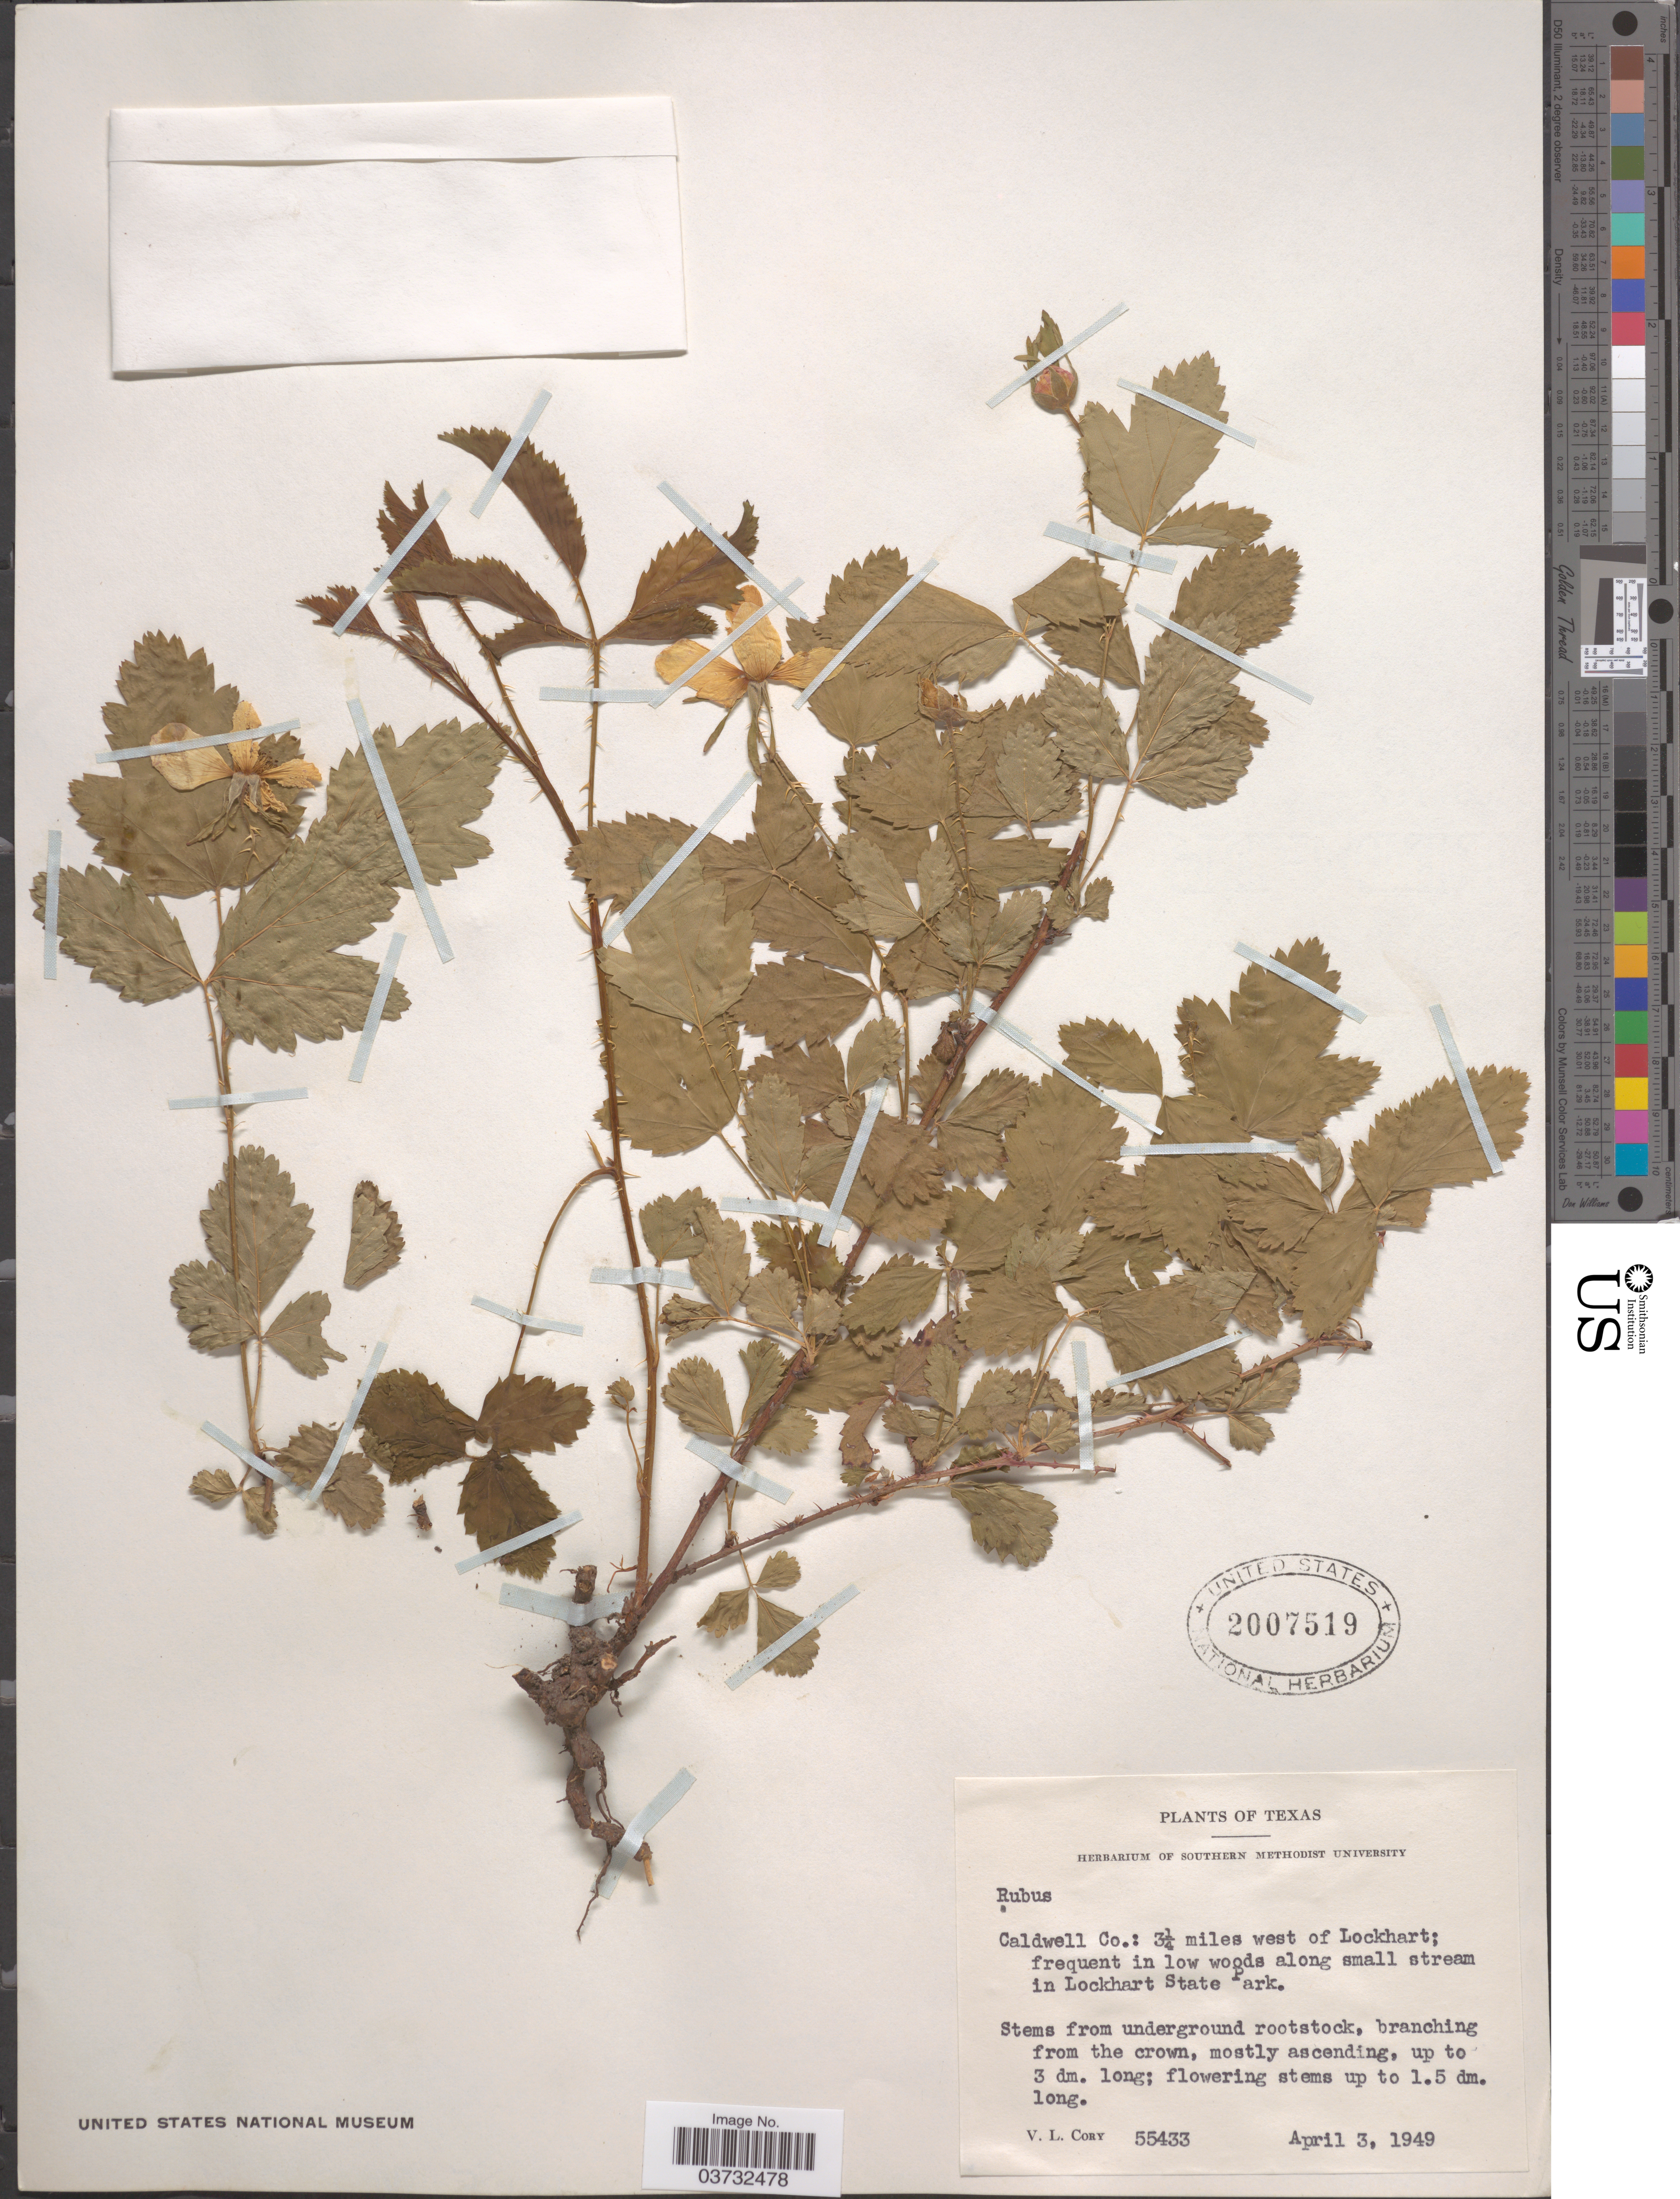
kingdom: Plantae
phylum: Tracheophyta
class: Magnoliopsida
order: Rosales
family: Rosaceae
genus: Rubus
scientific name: Rubus sp.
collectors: V. Cory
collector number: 55433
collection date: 1949-04-03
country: United States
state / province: Texas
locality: Caldwell Co.: 3¼ miles west of Lockhart; frequent in low woods along small stream in Lockhart State Park.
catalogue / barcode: US 2007519